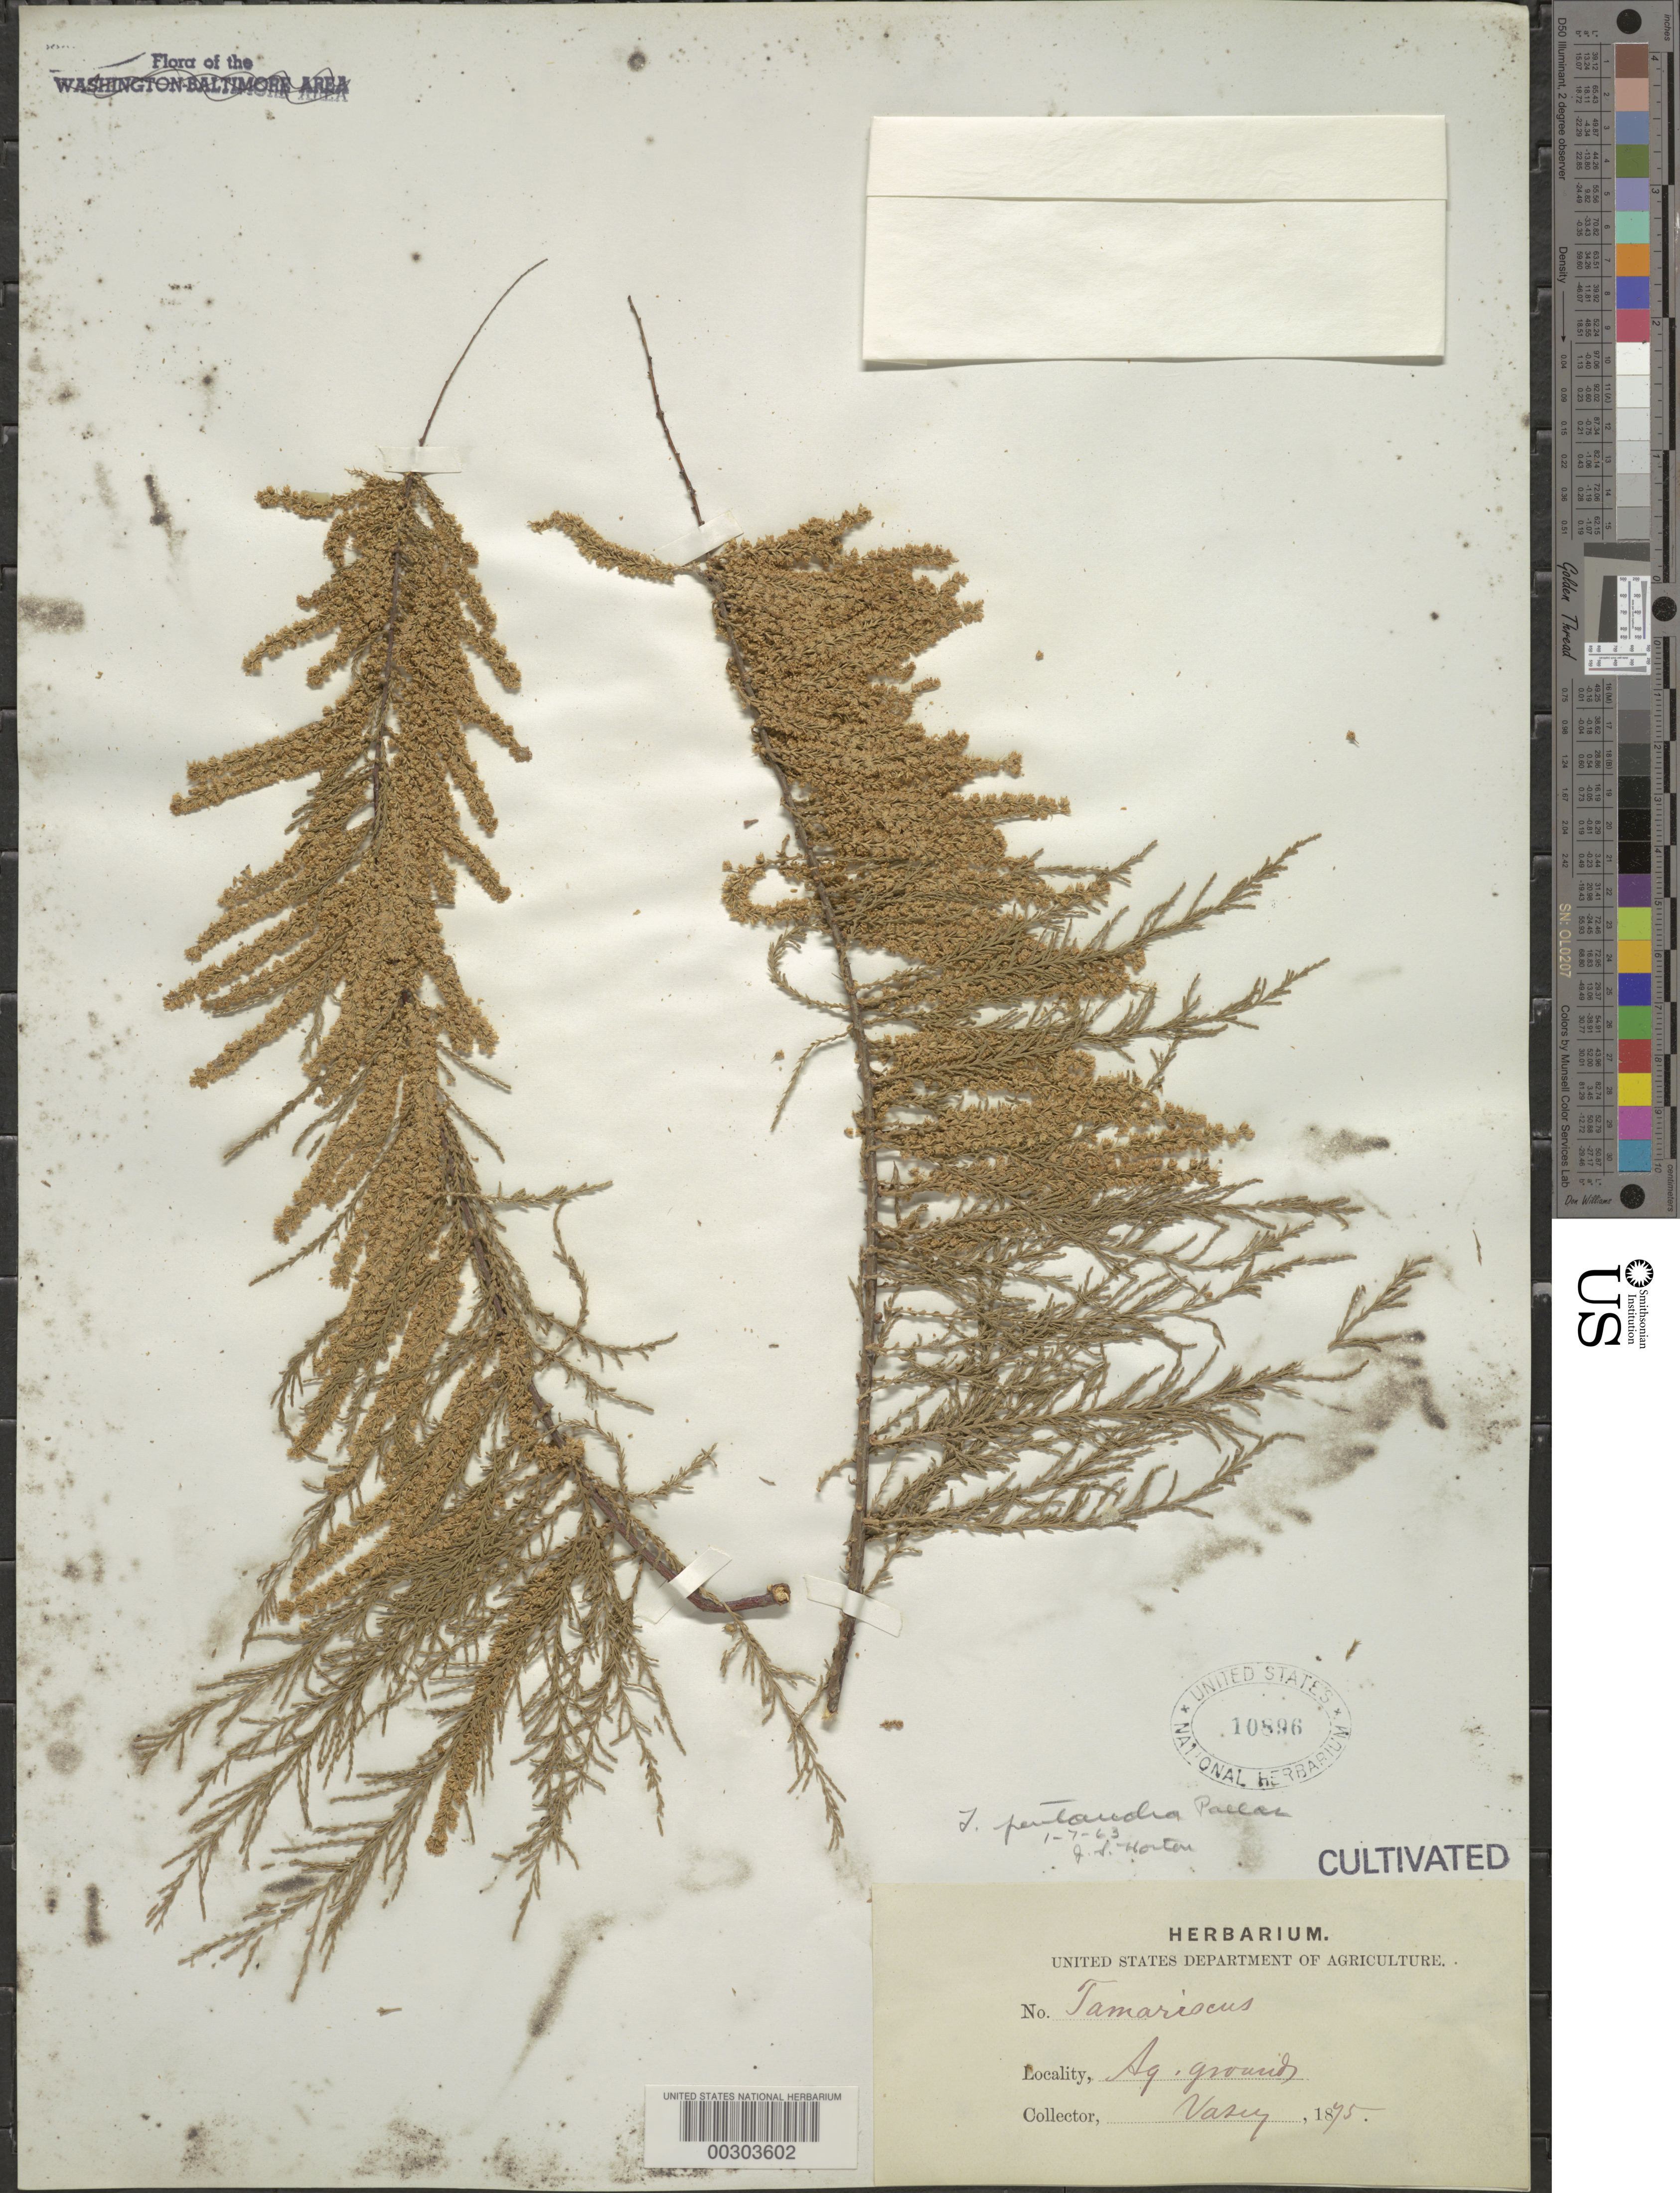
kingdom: Plantae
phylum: Tracheophyta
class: Magnoliopsida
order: Caryophyllales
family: Tamaricaceae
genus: Tamarix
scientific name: Tamarix pentandra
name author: Pall.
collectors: G. R. Vasey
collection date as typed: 1875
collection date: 1875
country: United States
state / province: District of Columbia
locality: Department of Agriculture grounds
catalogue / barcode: US 10896